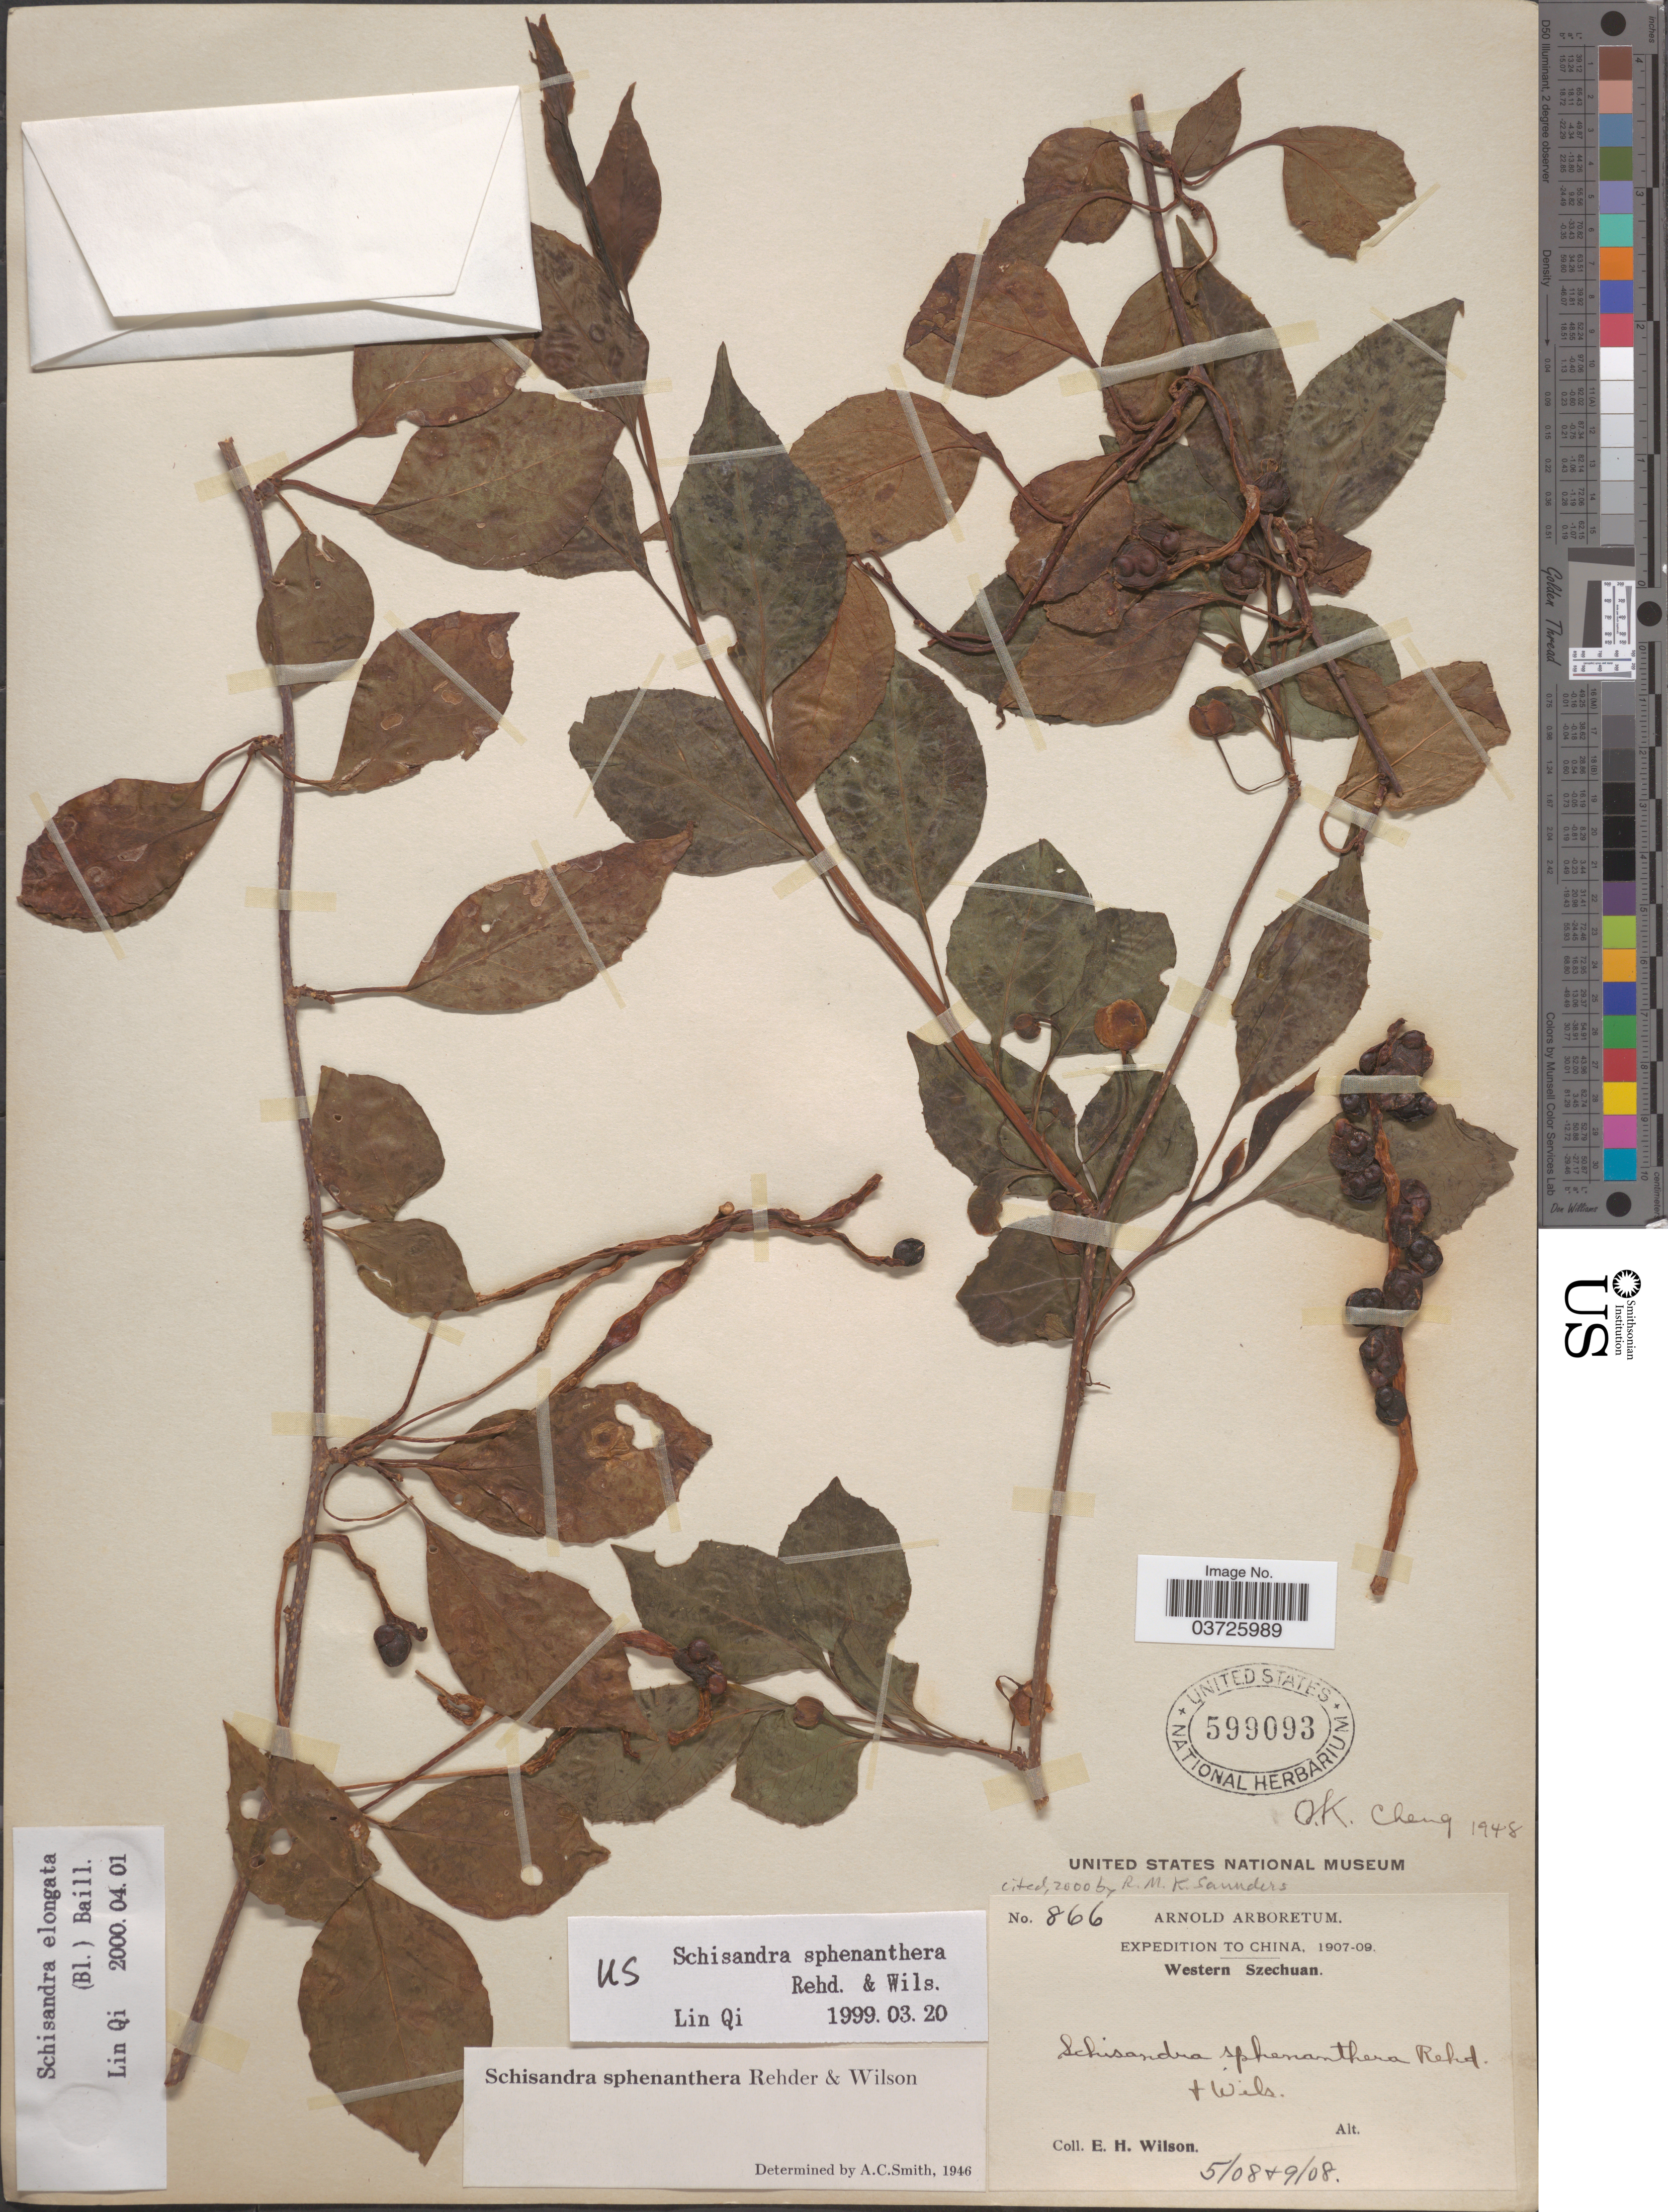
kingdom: Plantae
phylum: Tracheophyta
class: Magnoliopsida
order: Austrobaileyales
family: Schisandraceae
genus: Schisandra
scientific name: Schisandra elongata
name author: (Blume) Baill.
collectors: E. Wilson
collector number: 866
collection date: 1908-05/1908-09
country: China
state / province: Sichuan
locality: Western Szechuan.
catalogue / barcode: US 599093